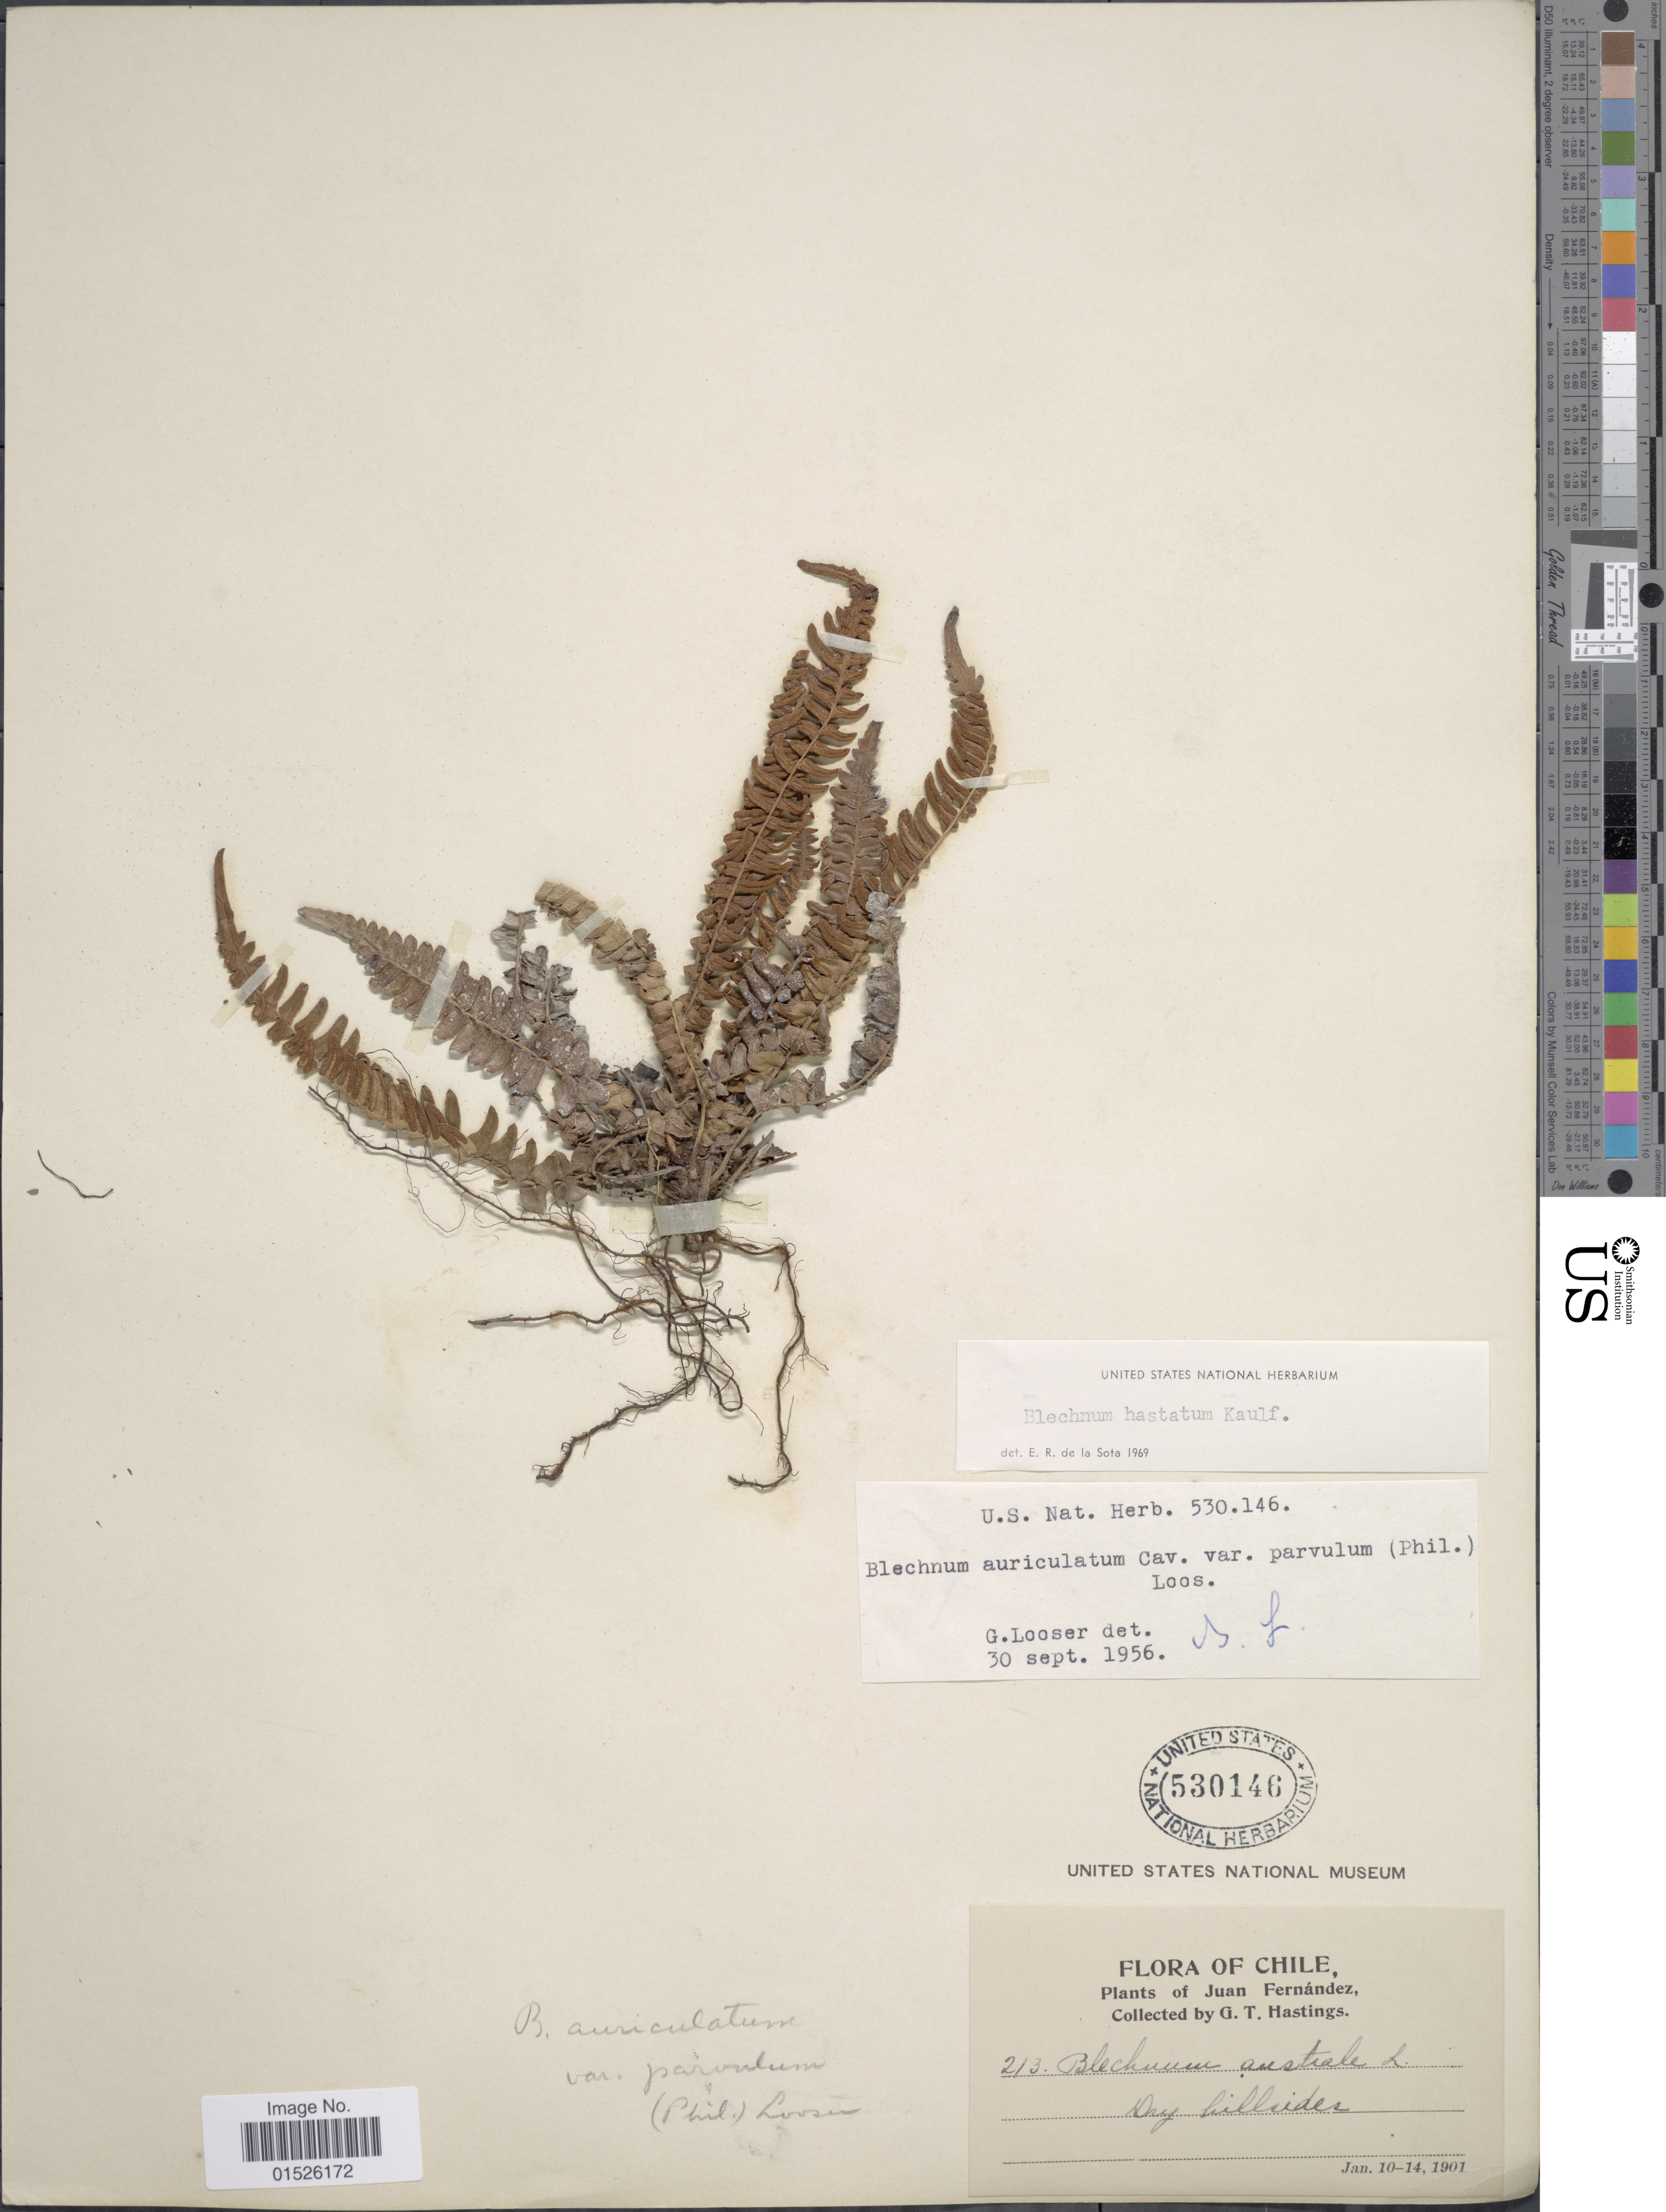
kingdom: Plantae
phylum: Tracheophyta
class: Polypodiopsida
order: Polypodiales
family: Blechnaceae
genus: Blechnum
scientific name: Blechnum hastatum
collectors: G. Hastings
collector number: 213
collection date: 1901-01-10/1901-01-14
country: Chile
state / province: Valparaíso (V)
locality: Chile, Juan Fernandez, Day hillsides.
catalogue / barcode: US 530146